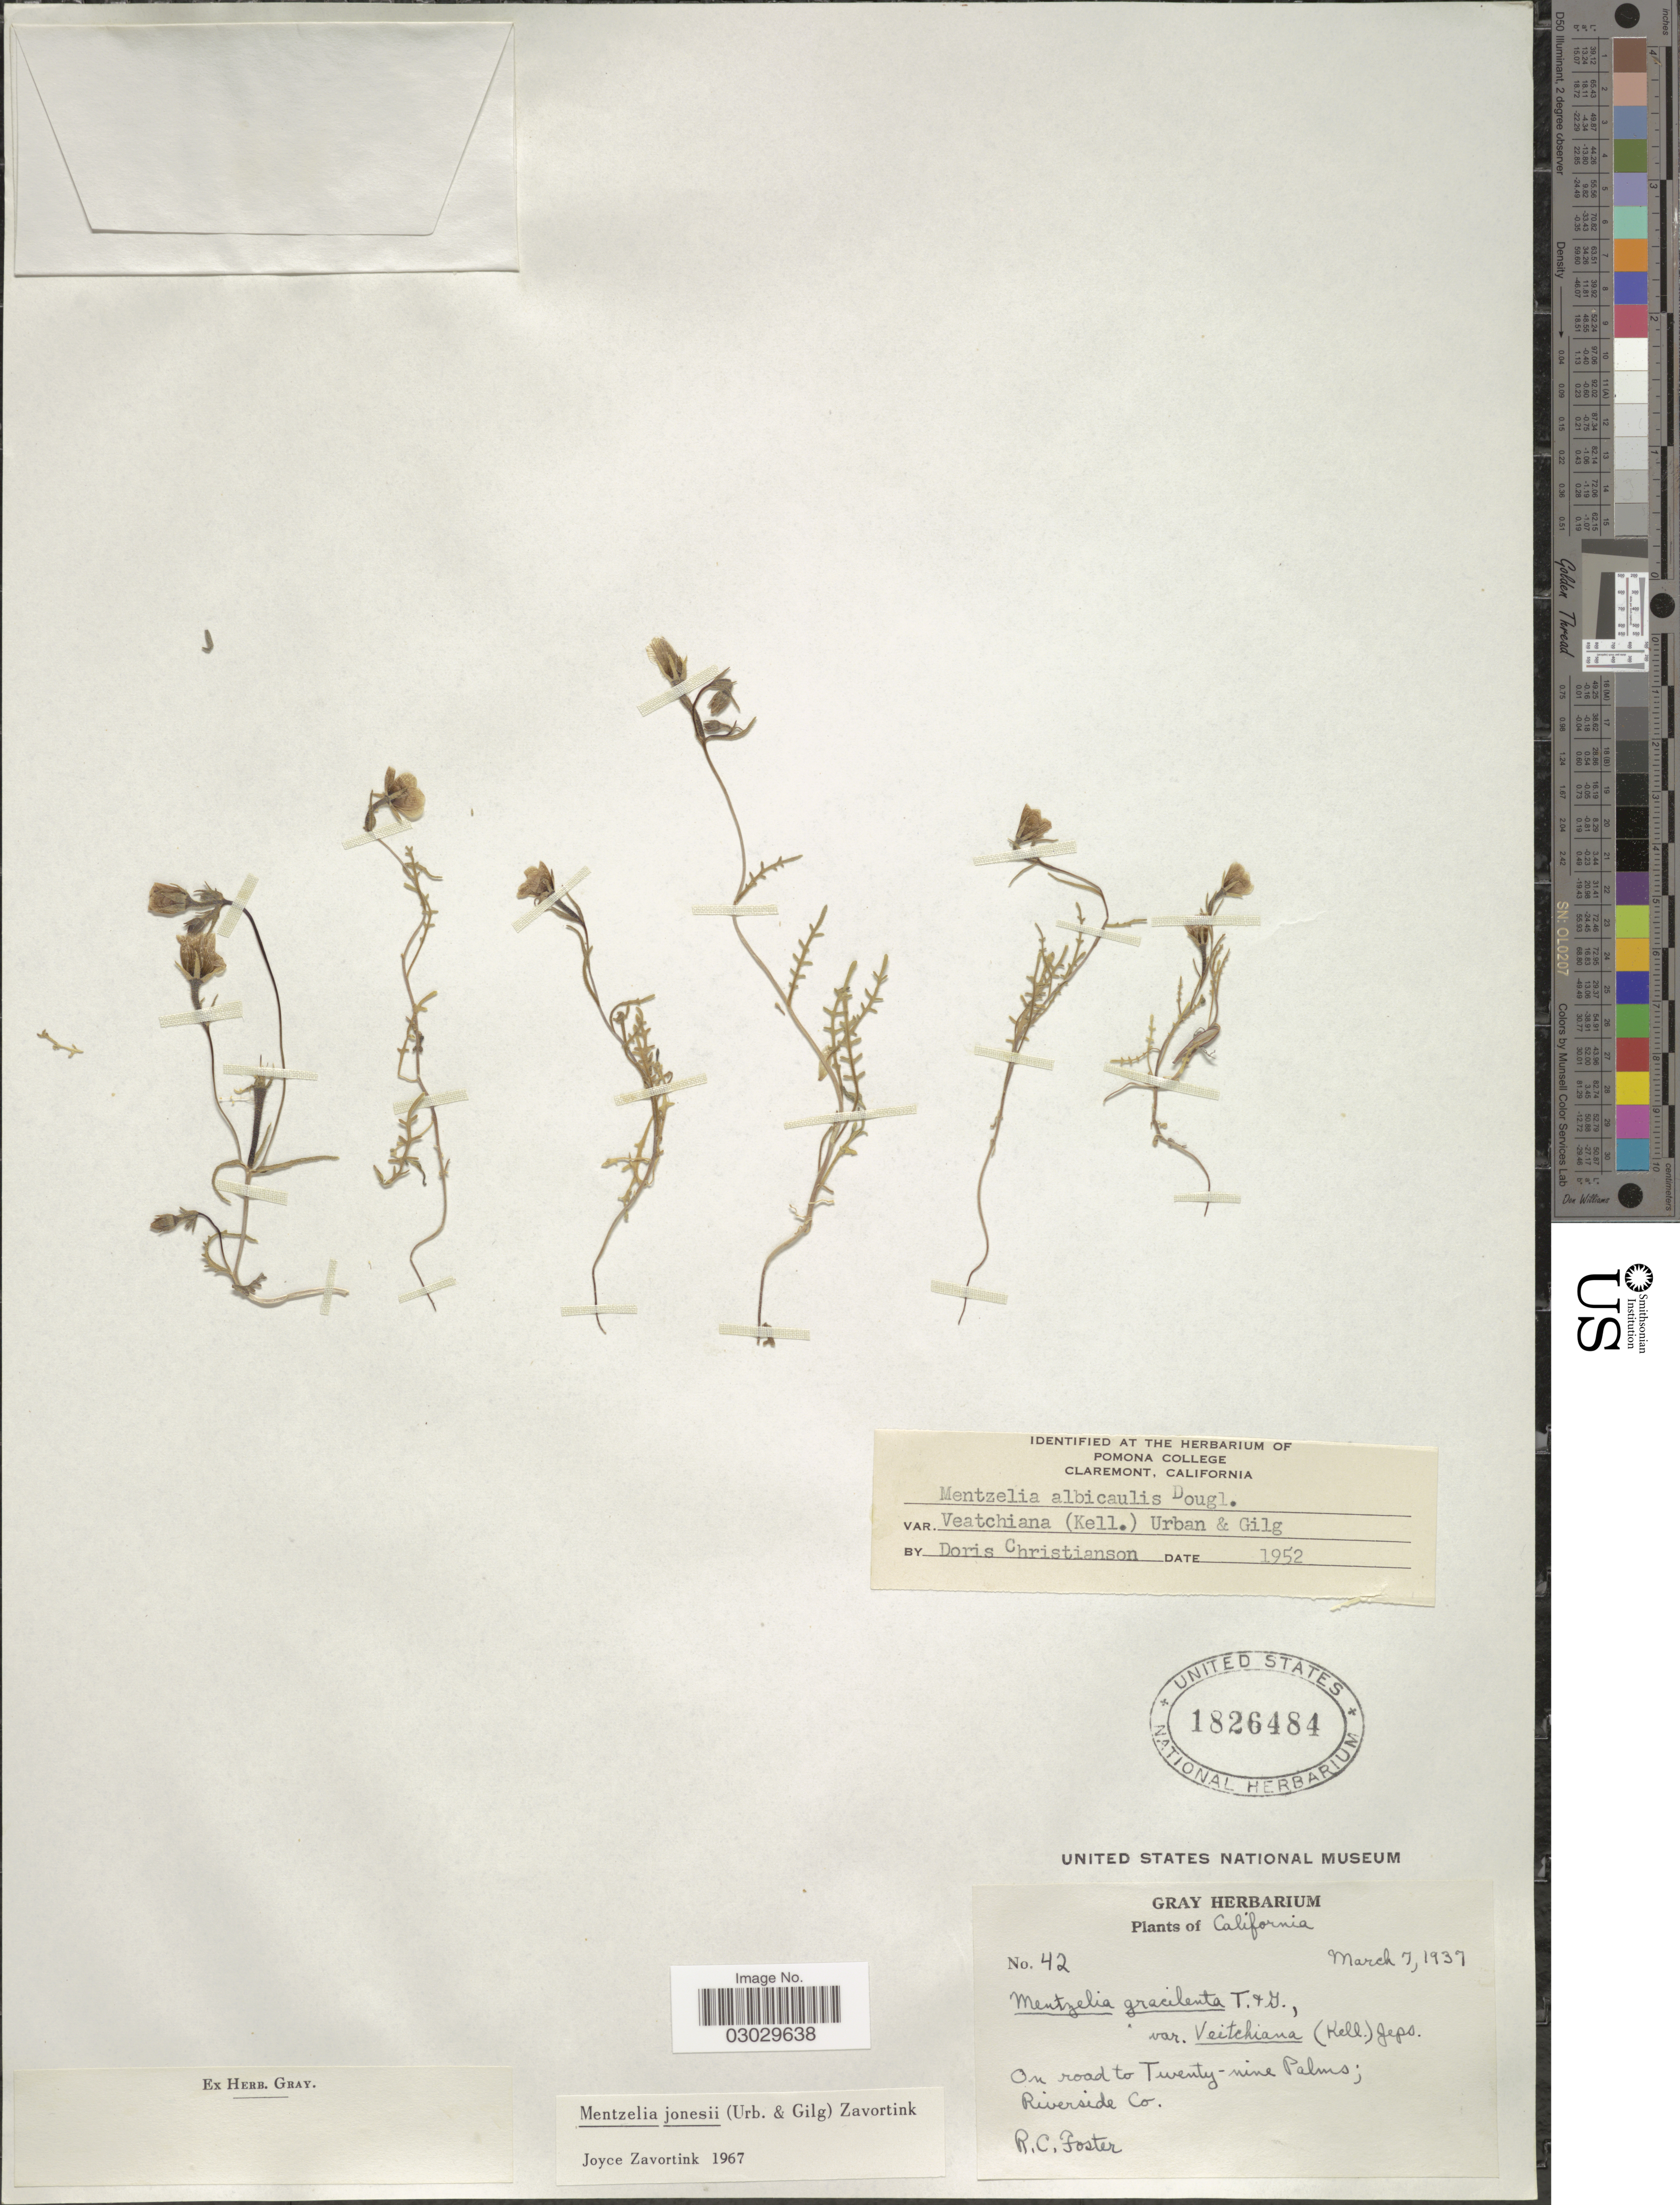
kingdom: Plantae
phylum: Tracheophyta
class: Magnoliopsida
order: Cornales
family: Loasaceae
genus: Mentzelia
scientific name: Mentzelia jonesii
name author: (Urb. & Gilg) H.J. Thomps. & J.E. Roberts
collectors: R. C. Foster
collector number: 42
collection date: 1937-03-07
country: United States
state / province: California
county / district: Riverside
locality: On road to Twenty-nine Palms; Riverside Co.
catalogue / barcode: US 1826484